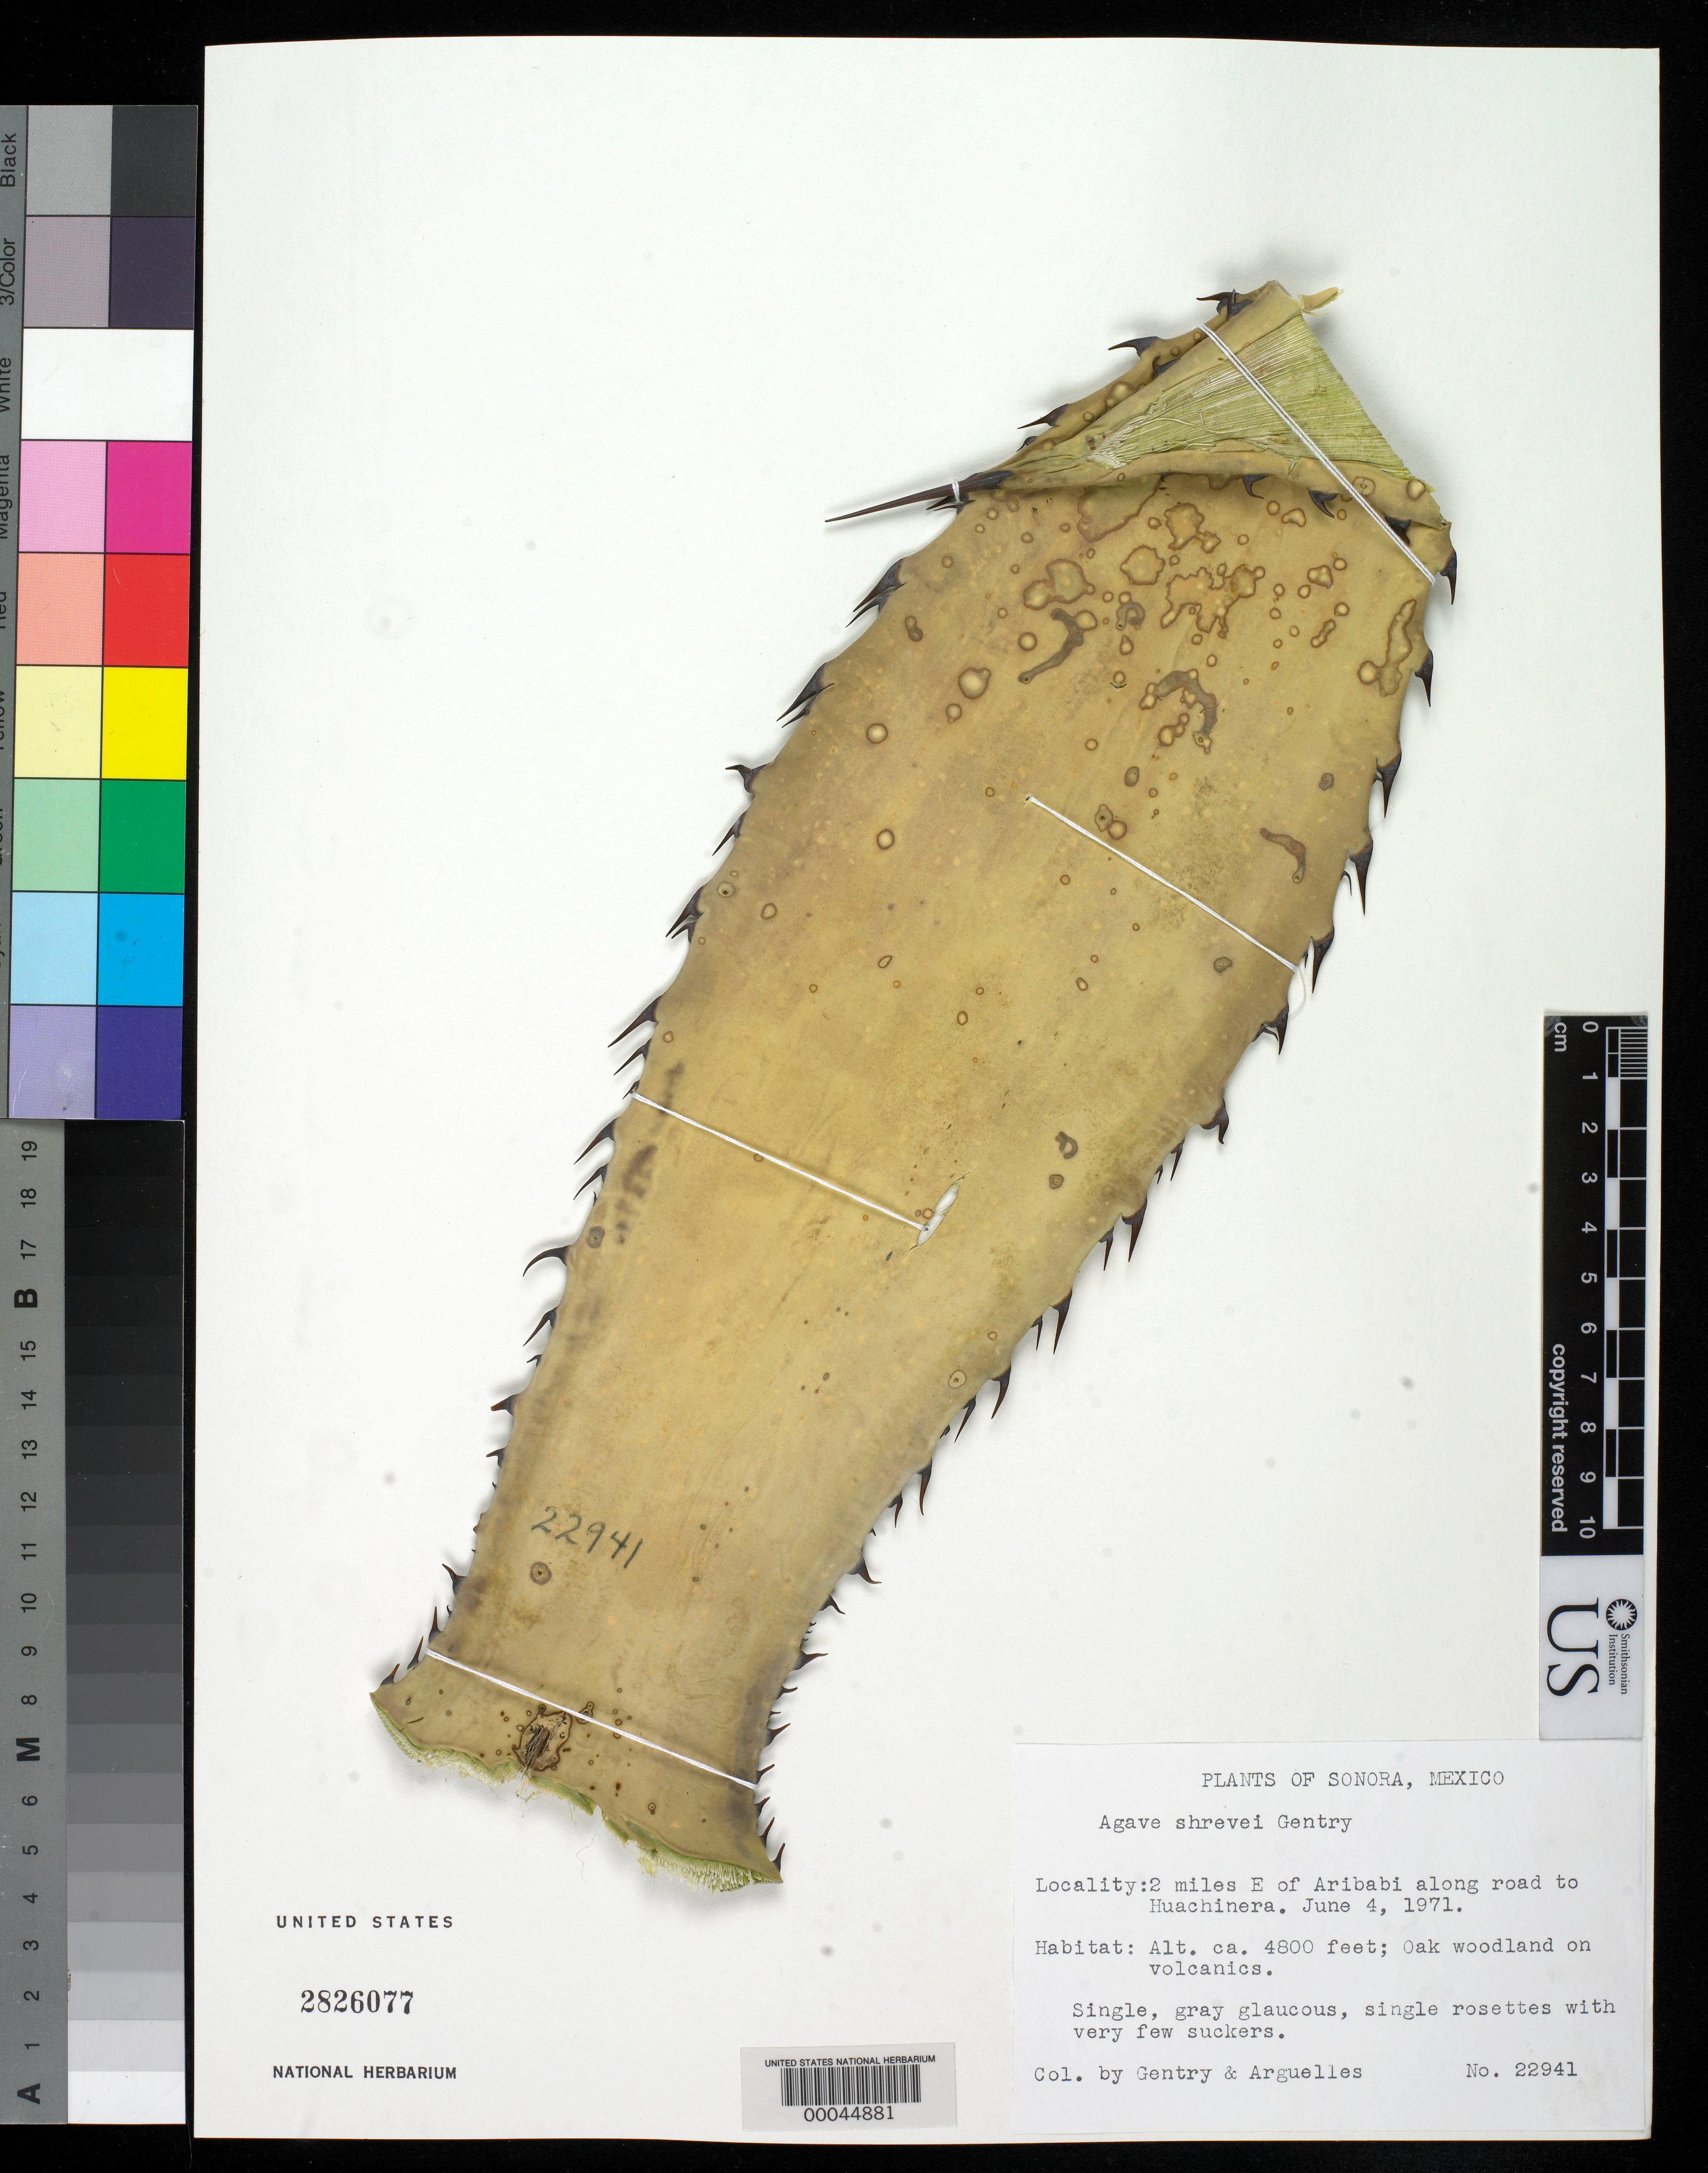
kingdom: Plantae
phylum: Tracheophyta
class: Liliopsida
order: Asparagales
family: Asparagaceae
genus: Agave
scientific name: Agave shrevei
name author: Gentry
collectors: H. S. Gentry & J. Arguelles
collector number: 22941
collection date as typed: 04 Jun 1971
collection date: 1971-06-04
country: Mexico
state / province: Sonora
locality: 2 mi E of Aribabi along road to Huachinera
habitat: Oak woodland on volcanics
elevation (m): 1463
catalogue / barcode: US 2826077